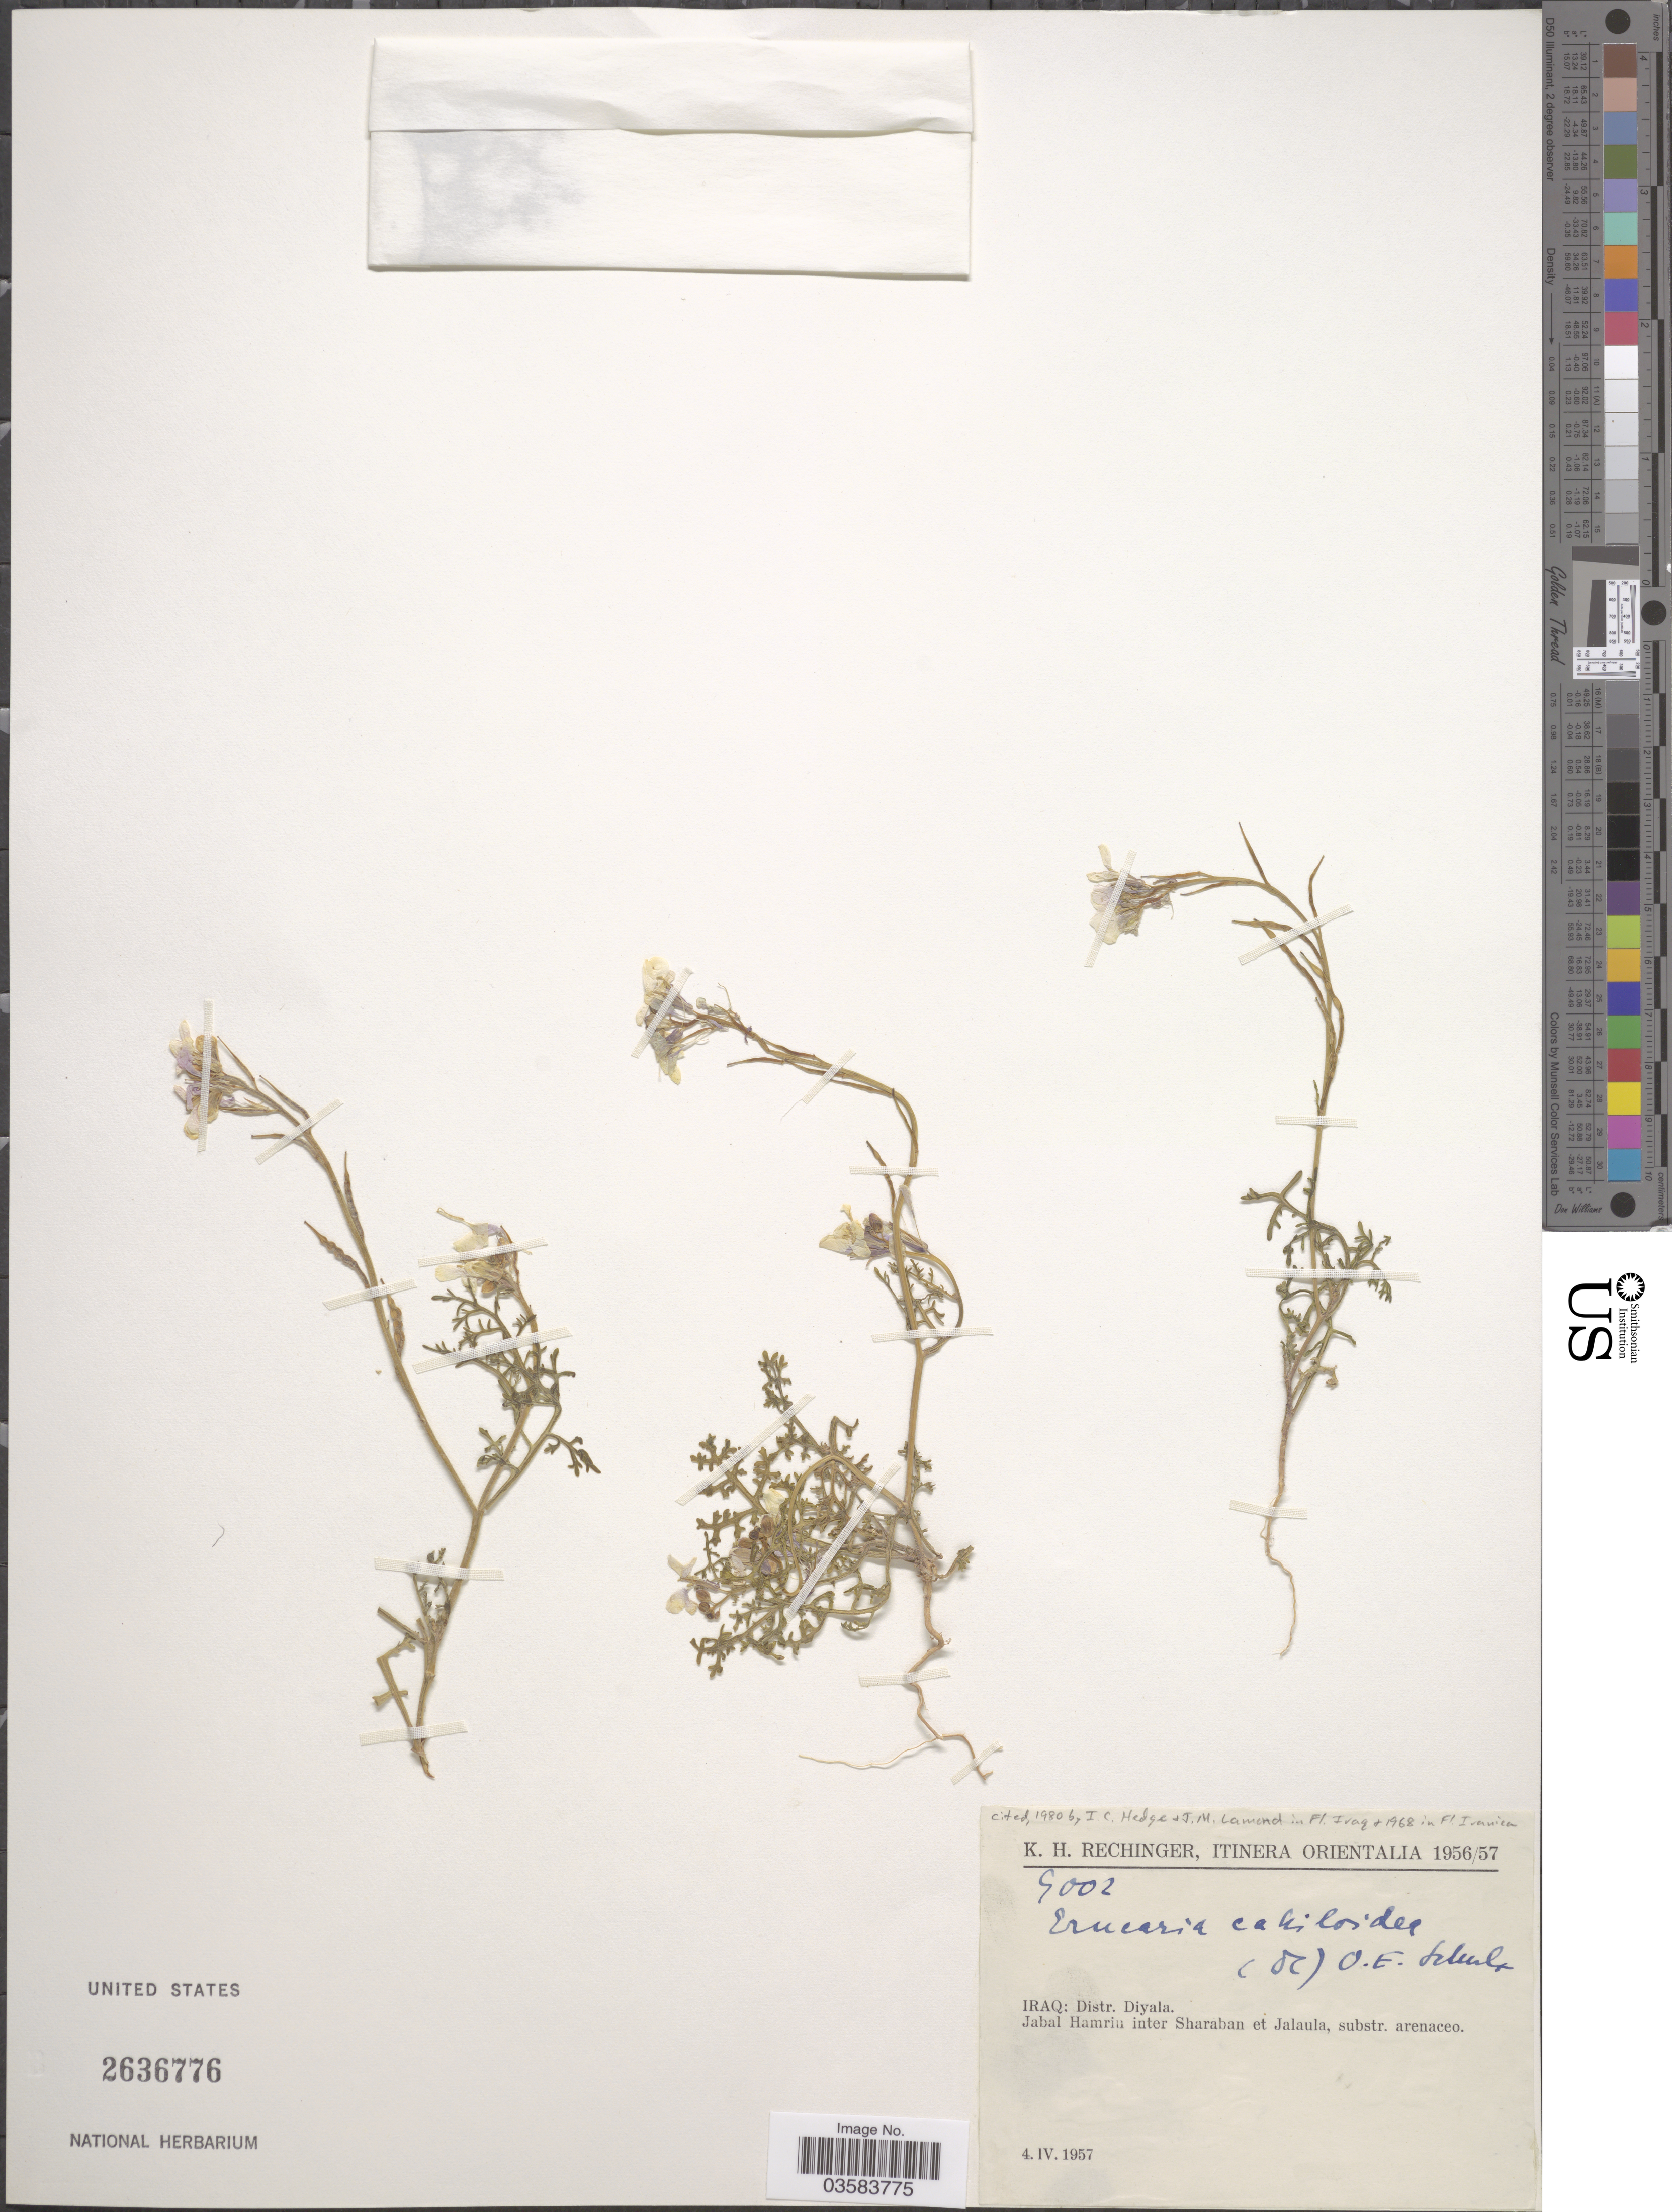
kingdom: Plantae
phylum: Tracheophyta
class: Magnoliopsida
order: Brassicales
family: Brassicaceae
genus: Erucaria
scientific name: Erucaria cakiloidea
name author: O.E. Schulz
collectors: K. H. Rechinger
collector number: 9002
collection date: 1957-04-04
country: Iraq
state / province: Diyala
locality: Jabal Hamrin inter Sharaban et Jalaula, substr. arenaceo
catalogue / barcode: US 2636776